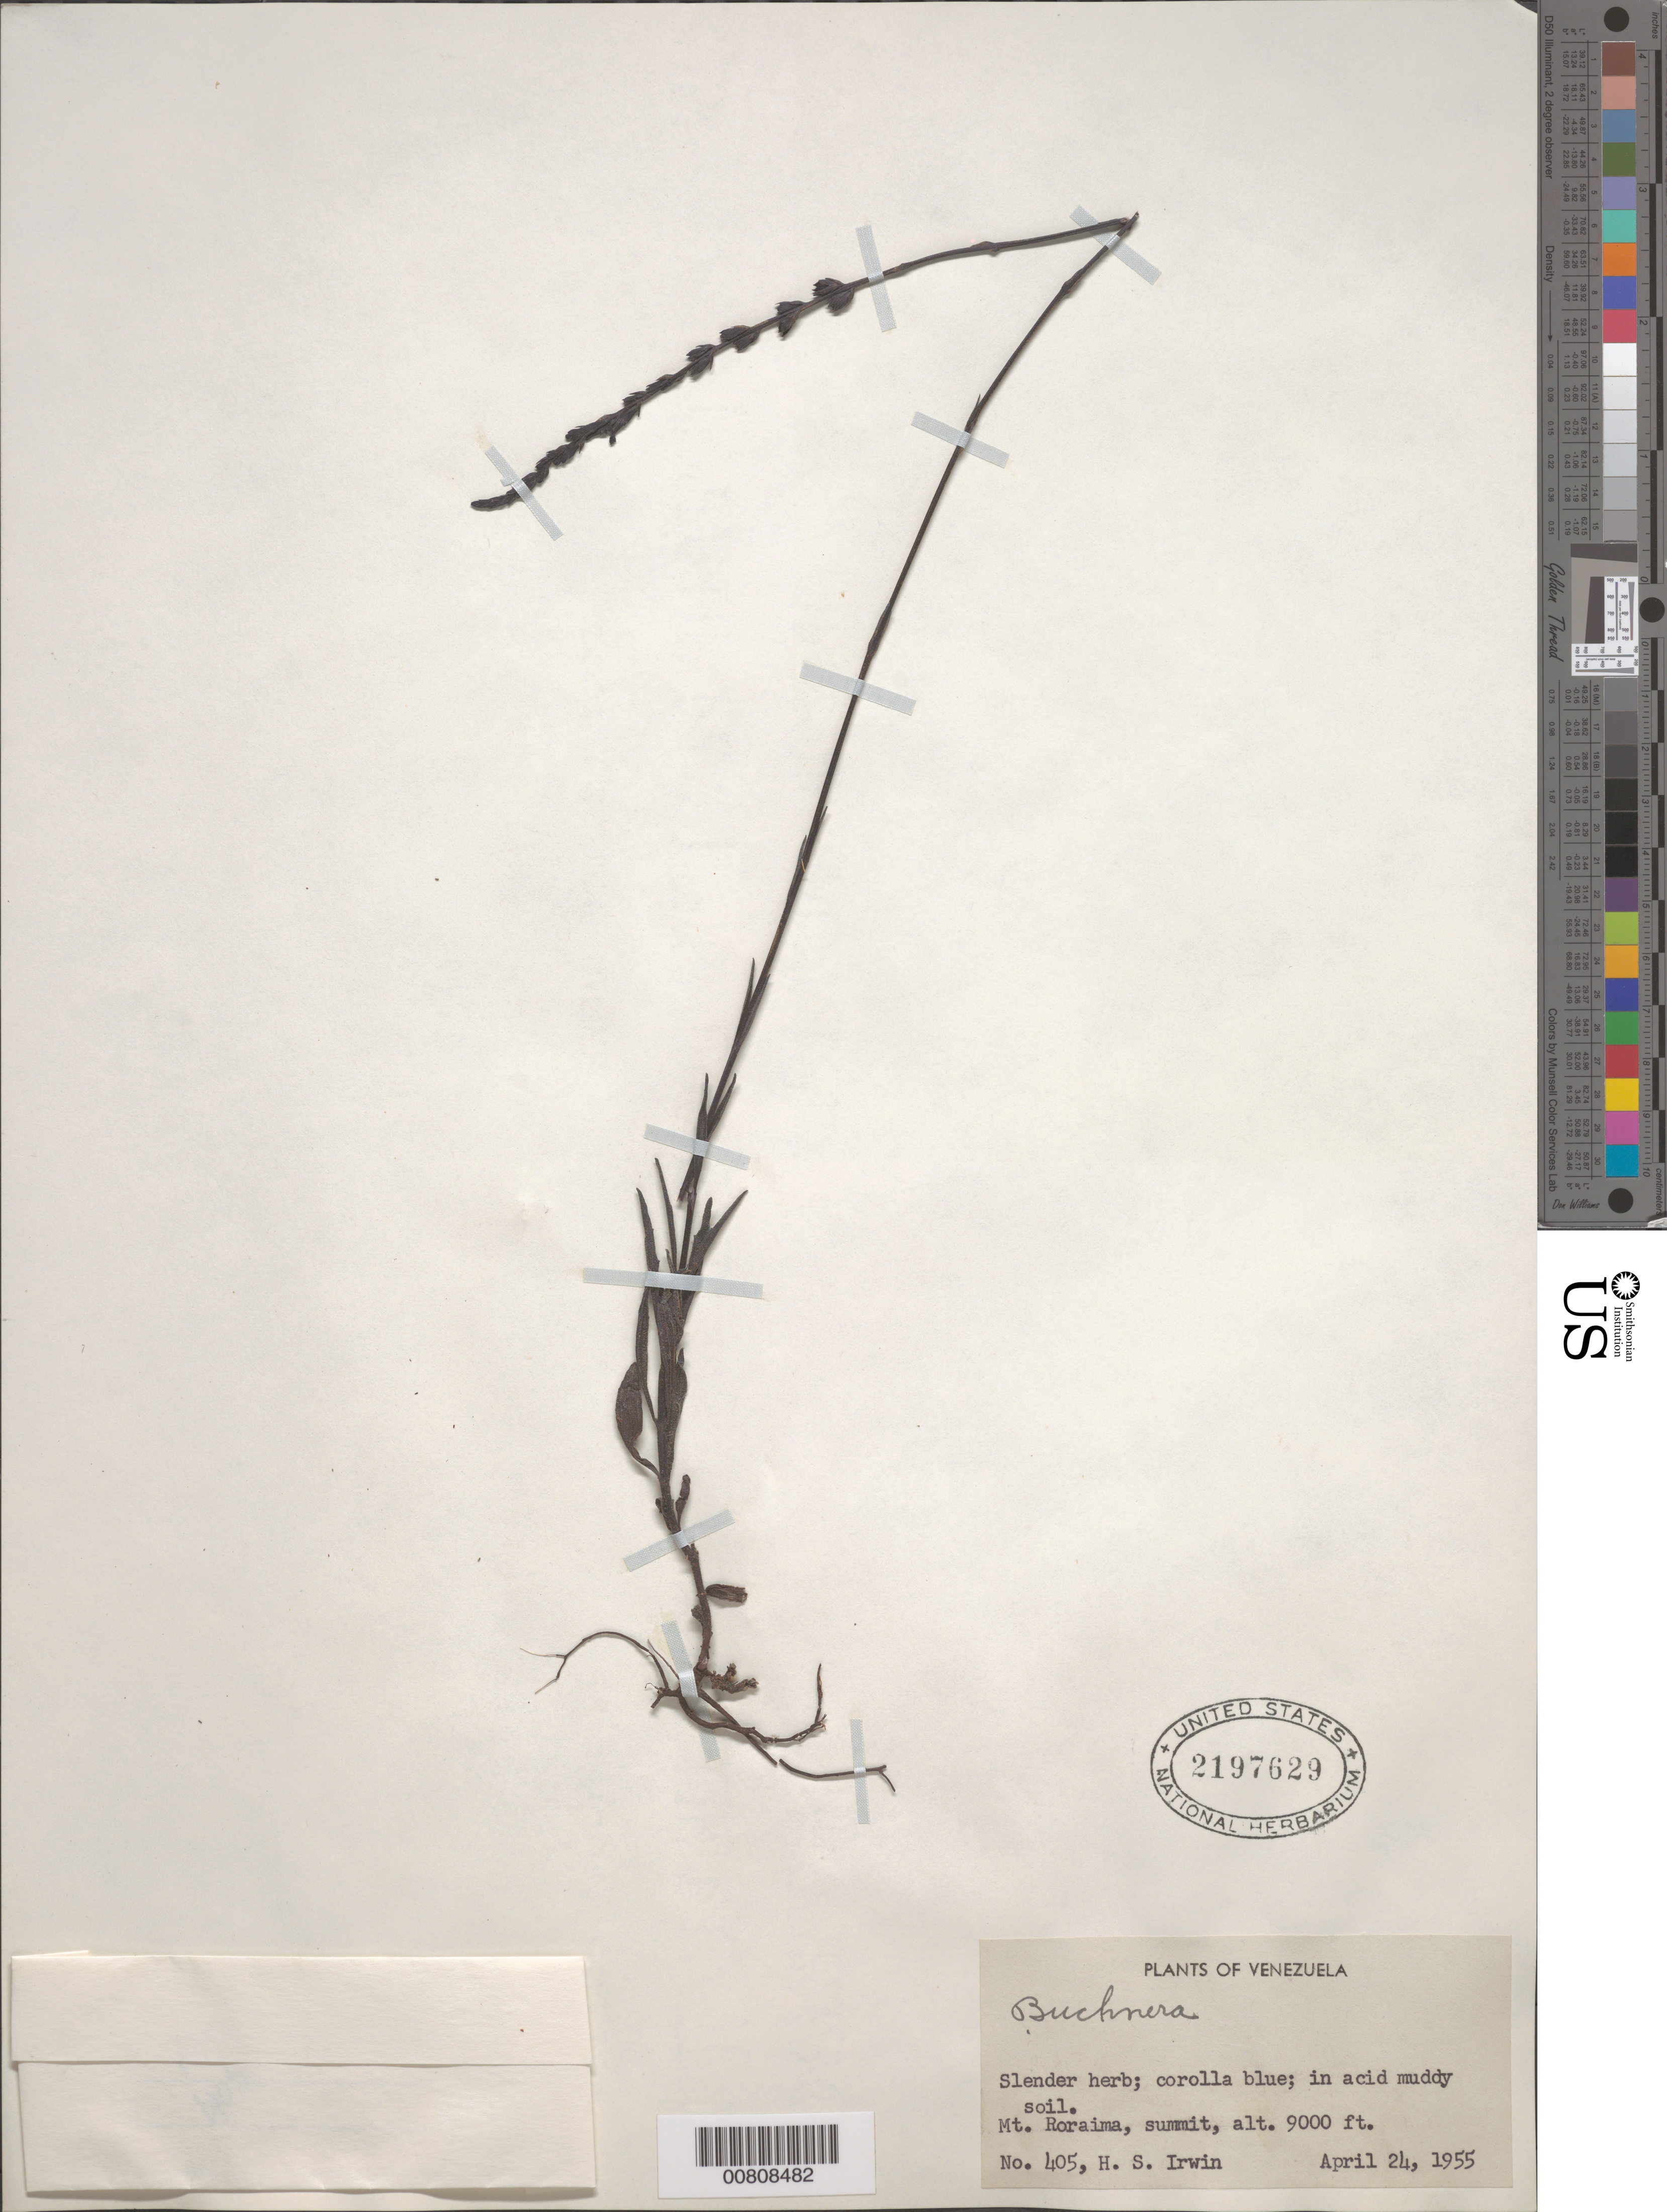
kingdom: Plantae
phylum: Tracheophyta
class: Magnoliopsida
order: Lamiales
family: Orobanchaceae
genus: Buchnera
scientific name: Buchnera sp.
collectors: H. Irwin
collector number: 405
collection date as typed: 24-Apr-55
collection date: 1955-04-24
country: Venezuela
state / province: Bolívar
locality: Mt. Roraima, summit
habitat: Summit of Mt. Roraima in acidic muddy soil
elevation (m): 2743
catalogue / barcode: US 2197629